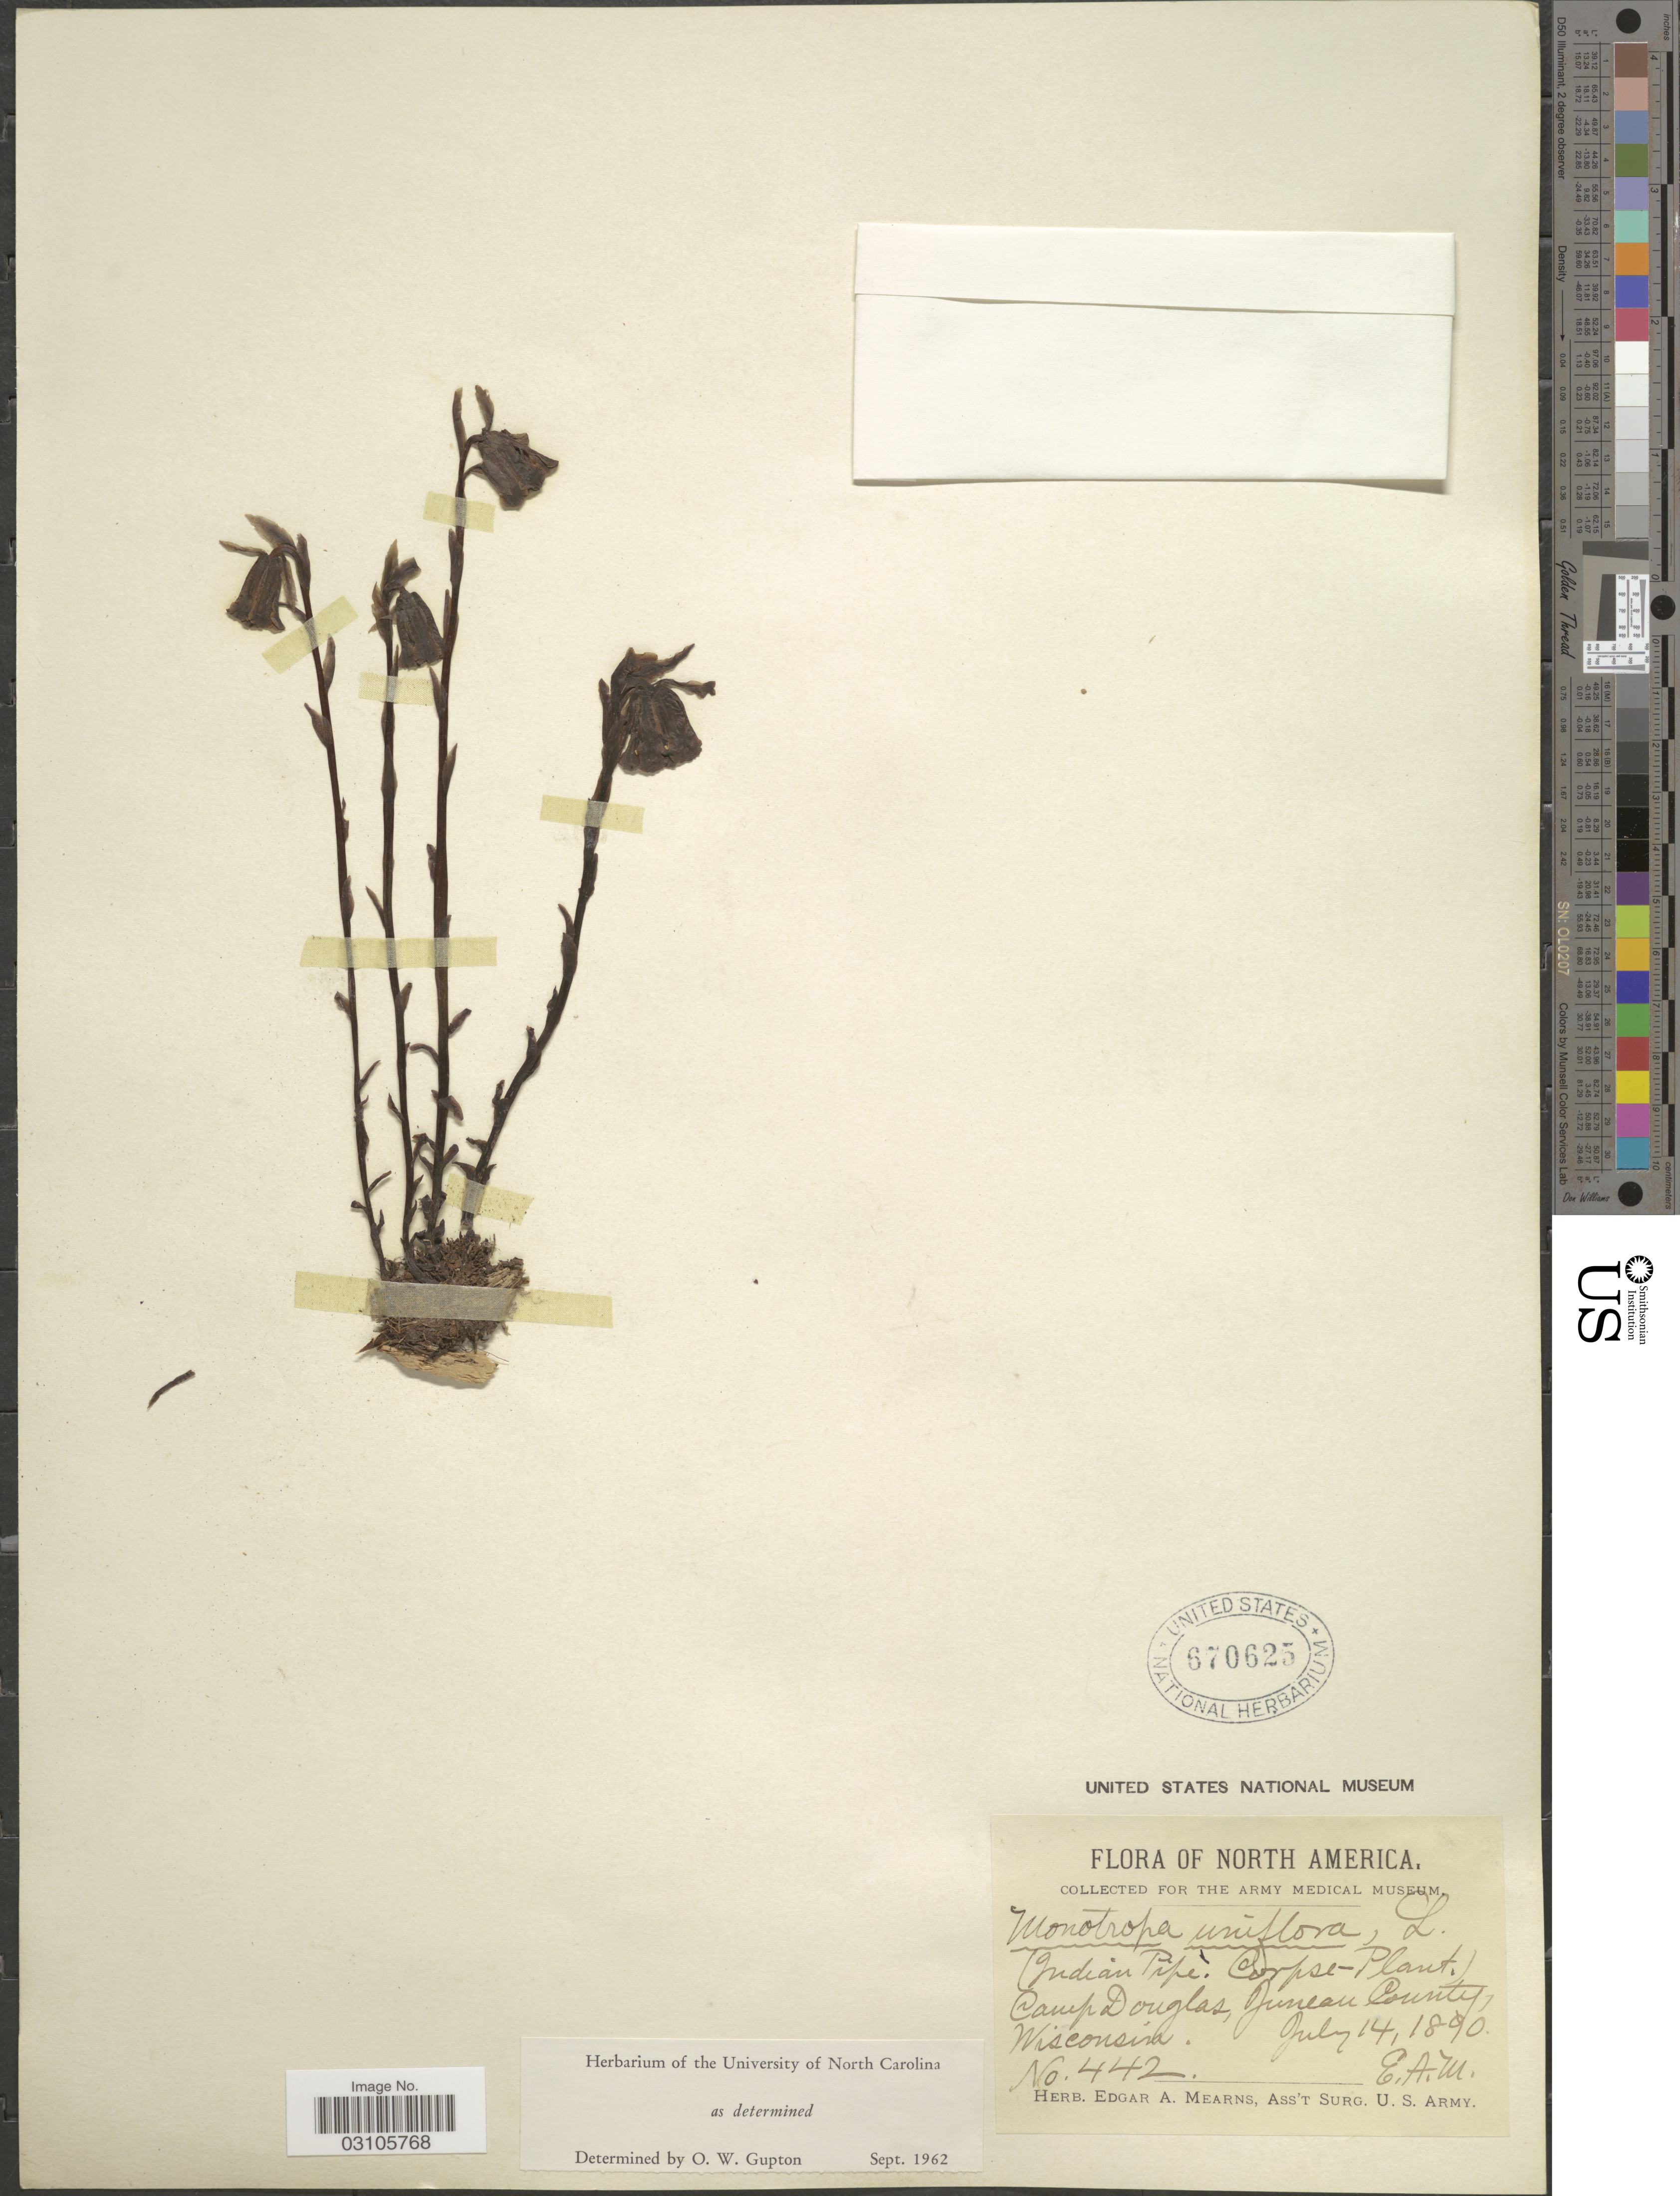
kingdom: Plantae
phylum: Tracheophyta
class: Magnoliopsida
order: Ericales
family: Ericaceae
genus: Monotropa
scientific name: Monotropa uniflora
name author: L.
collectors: E. A. Mearns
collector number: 442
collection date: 1890-07-14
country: United States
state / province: Wisconsin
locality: Camp Douglas, Juneau County.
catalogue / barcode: US 670625